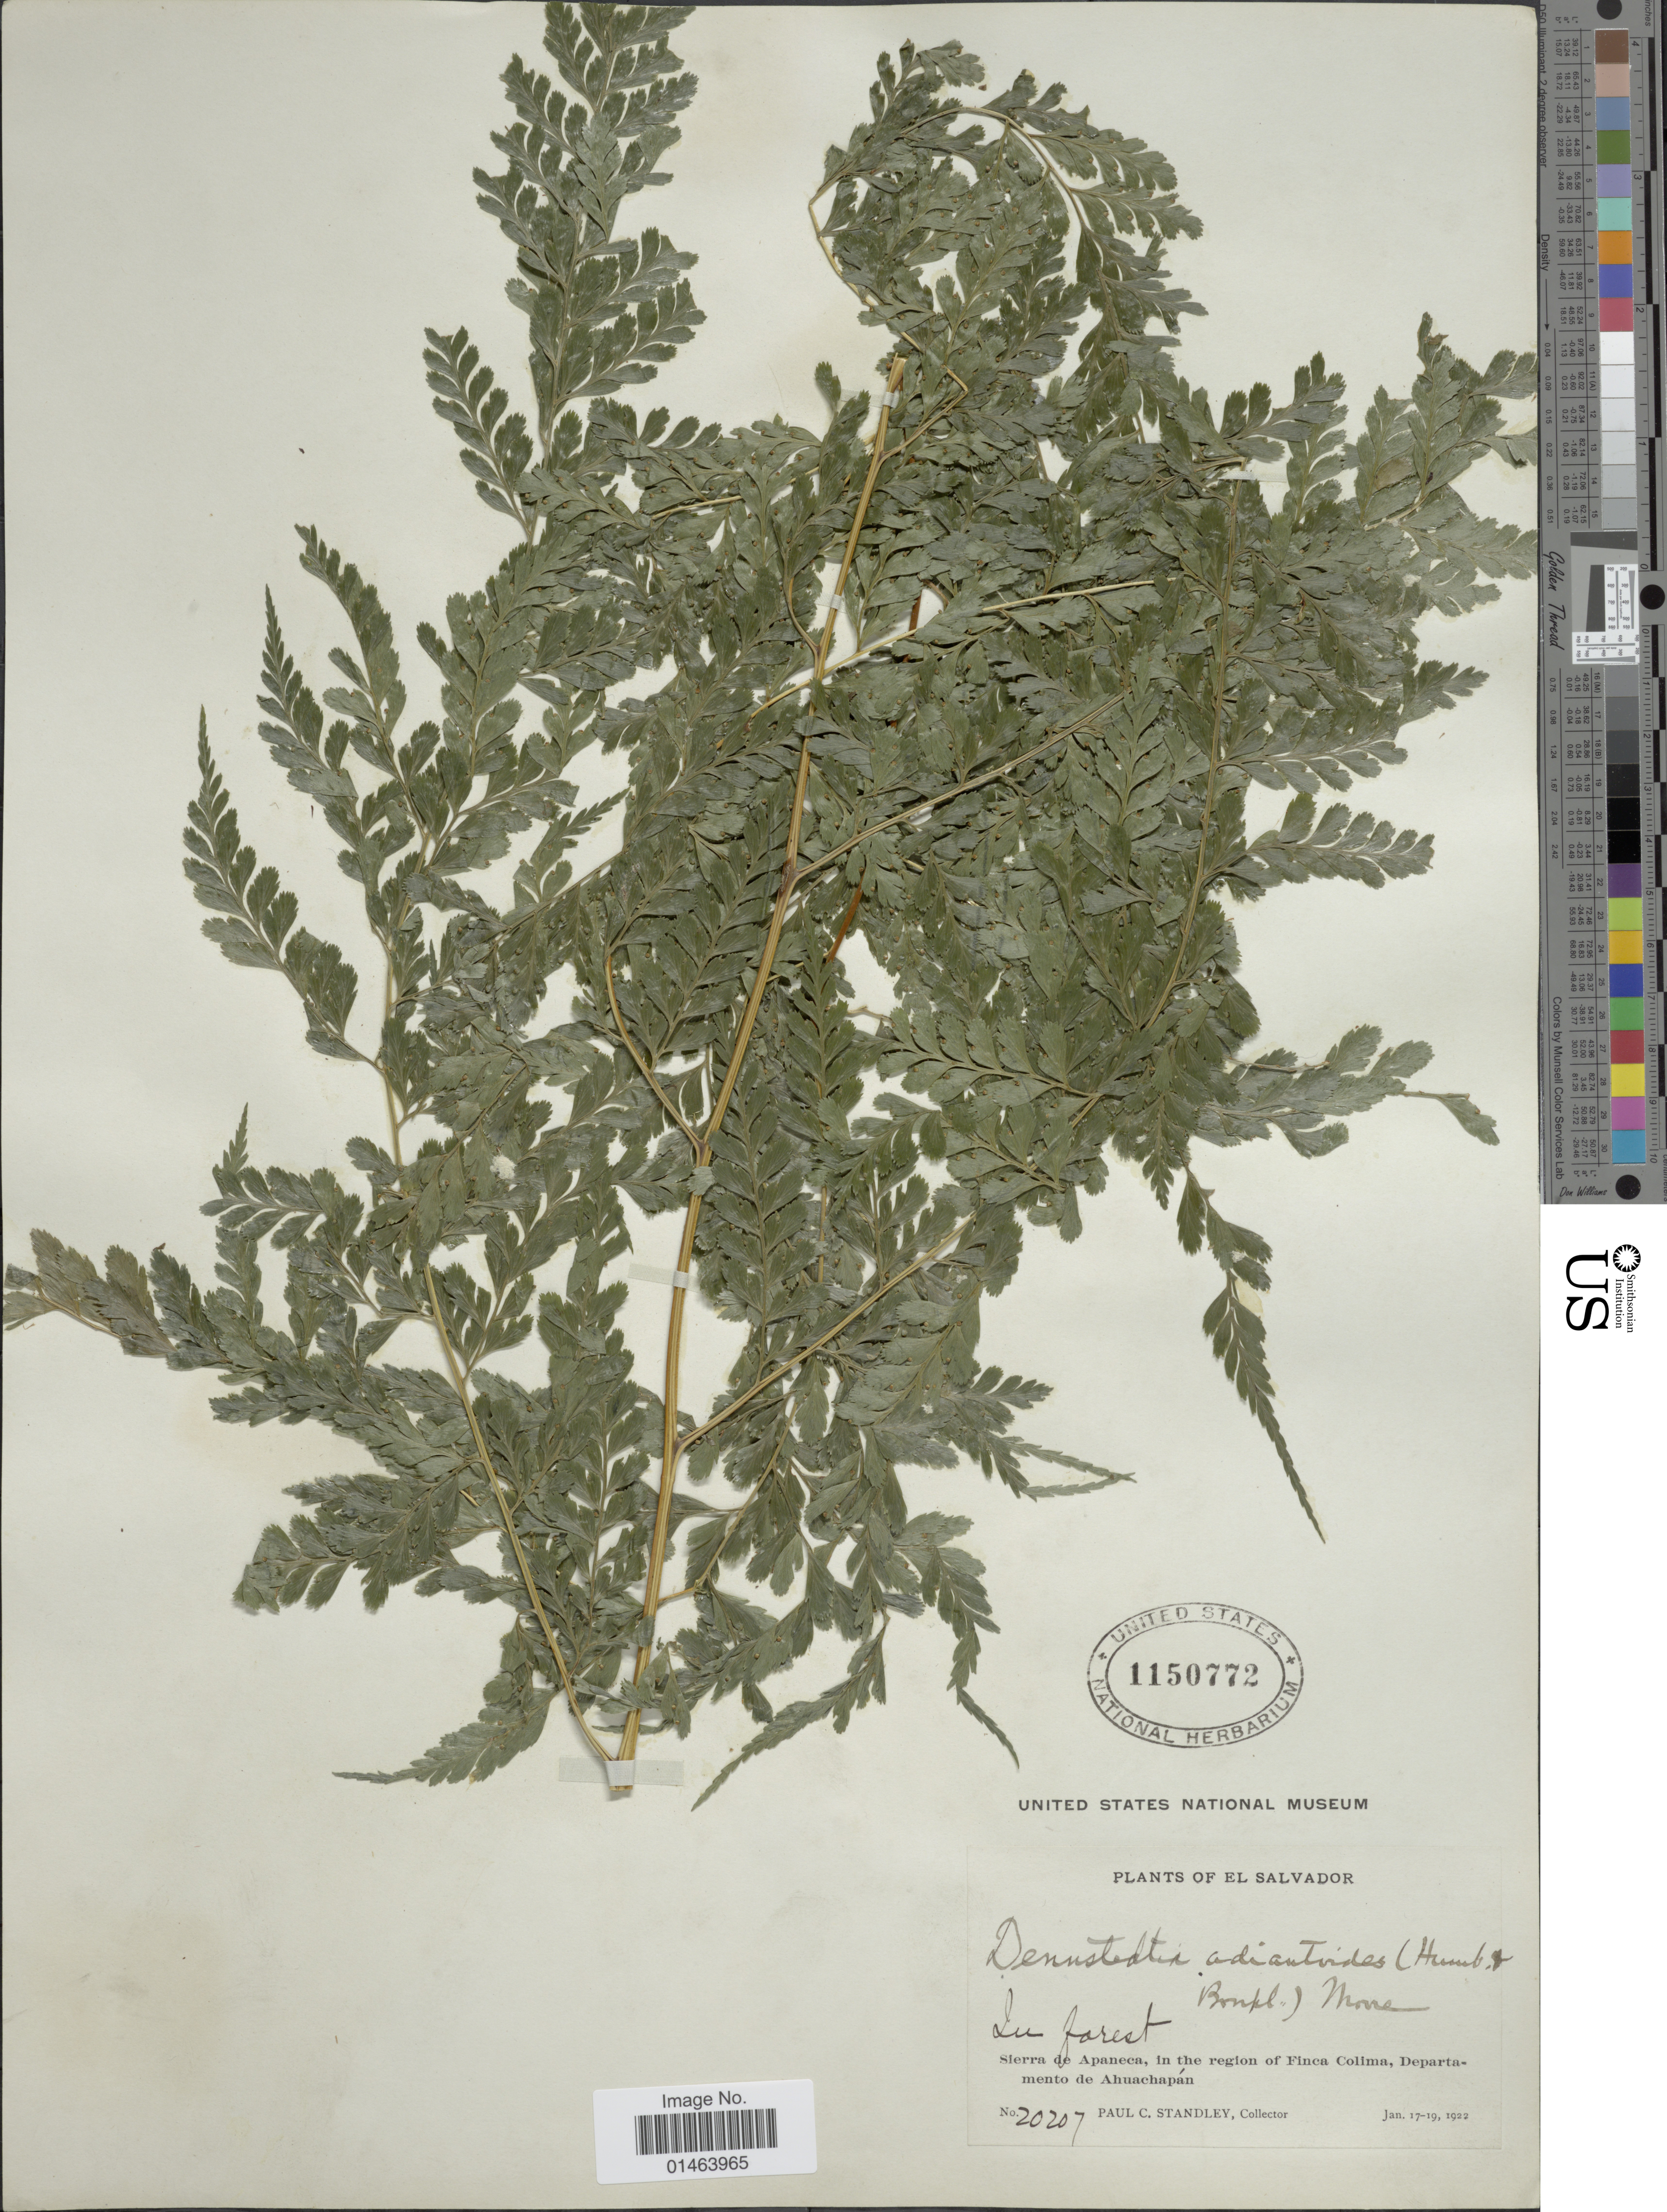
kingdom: Plantae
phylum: Tracheophyta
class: Polypodiopsida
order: Polypodiales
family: Dennstaedtiaceae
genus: Dennstaedtia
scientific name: Dennstaedtia bipinnata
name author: (Cav.) Maxon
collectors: P. C. Standley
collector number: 20207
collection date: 1922-01-17/1922-01-19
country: El Salvador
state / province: Ahuachapan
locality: El Salvador, Sierra de Apeneca, in the region of Finca Colima, Departamento de Ahuachapan.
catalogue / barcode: US 1150772